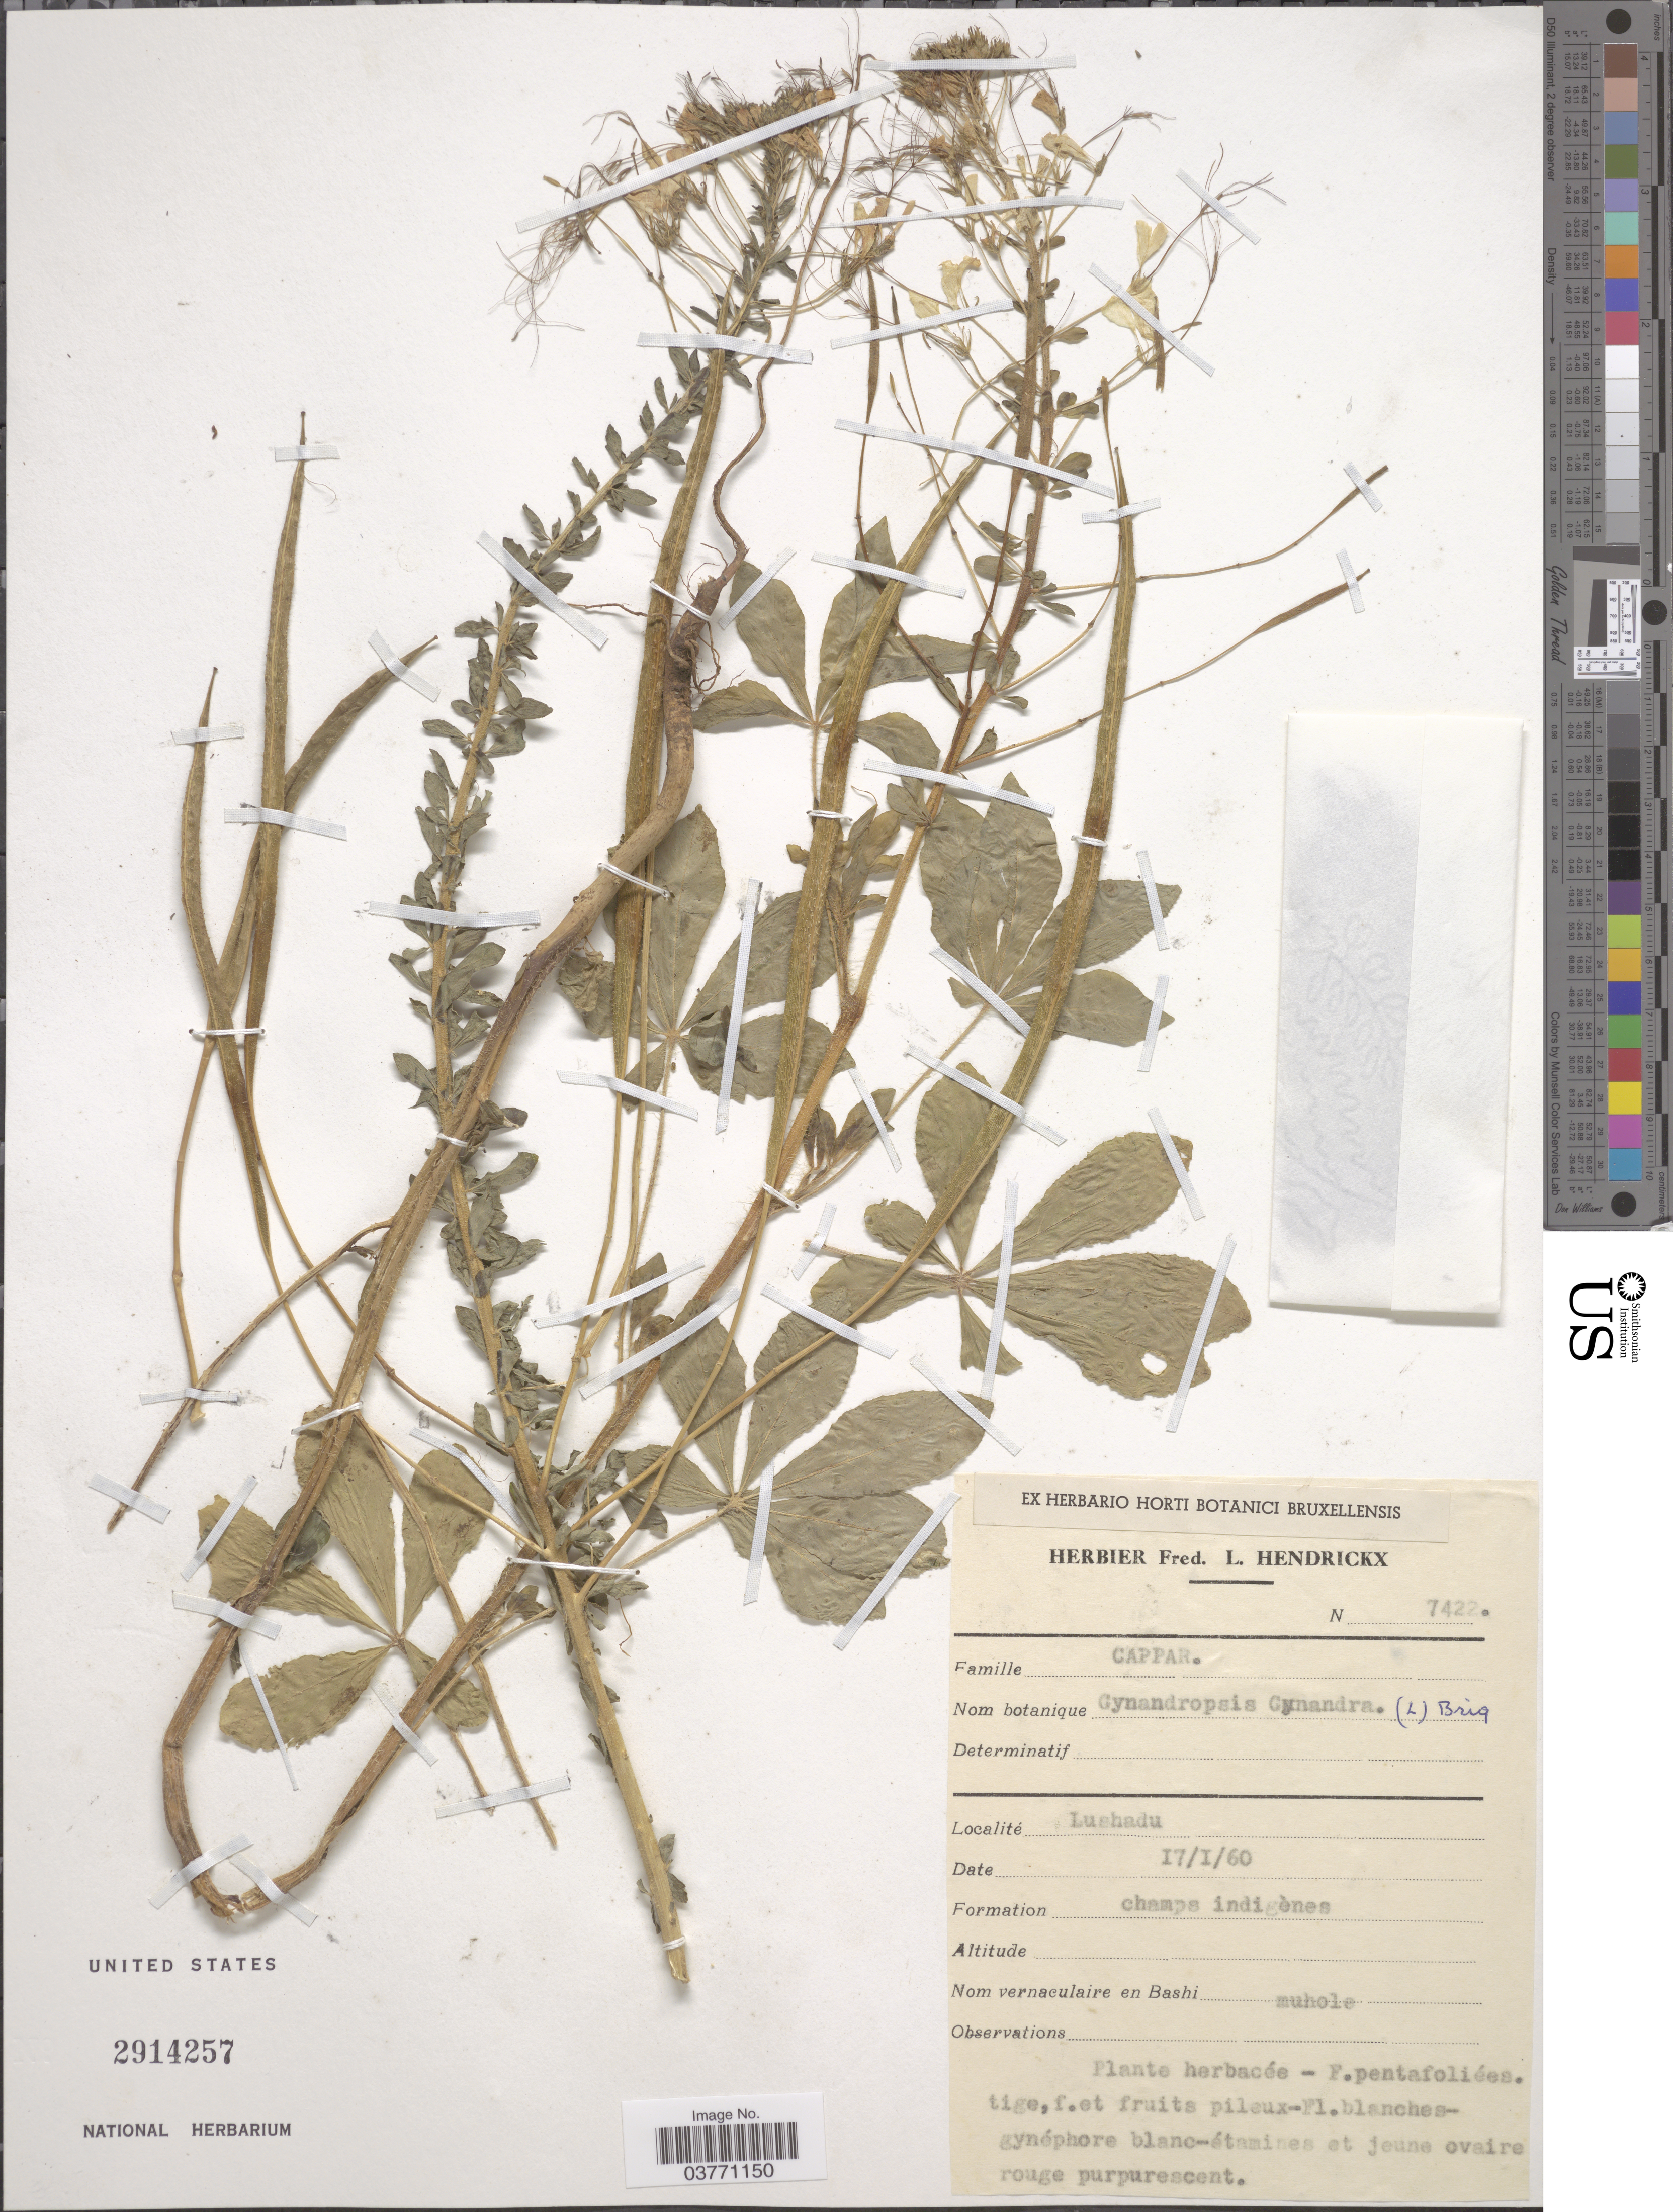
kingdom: Plantae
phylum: Tracheophyta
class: Magnoliopsida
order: Brassicales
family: Cleomaceae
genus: Gynandropsis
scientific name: Gynandropsis gynandra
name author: (L.) Briq.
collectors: Ex herb. Fred L. Hendrick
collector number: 7422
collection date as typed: Transcribed d/m/y: 17/1/60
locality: Lushadu.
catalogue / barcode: US 2914257